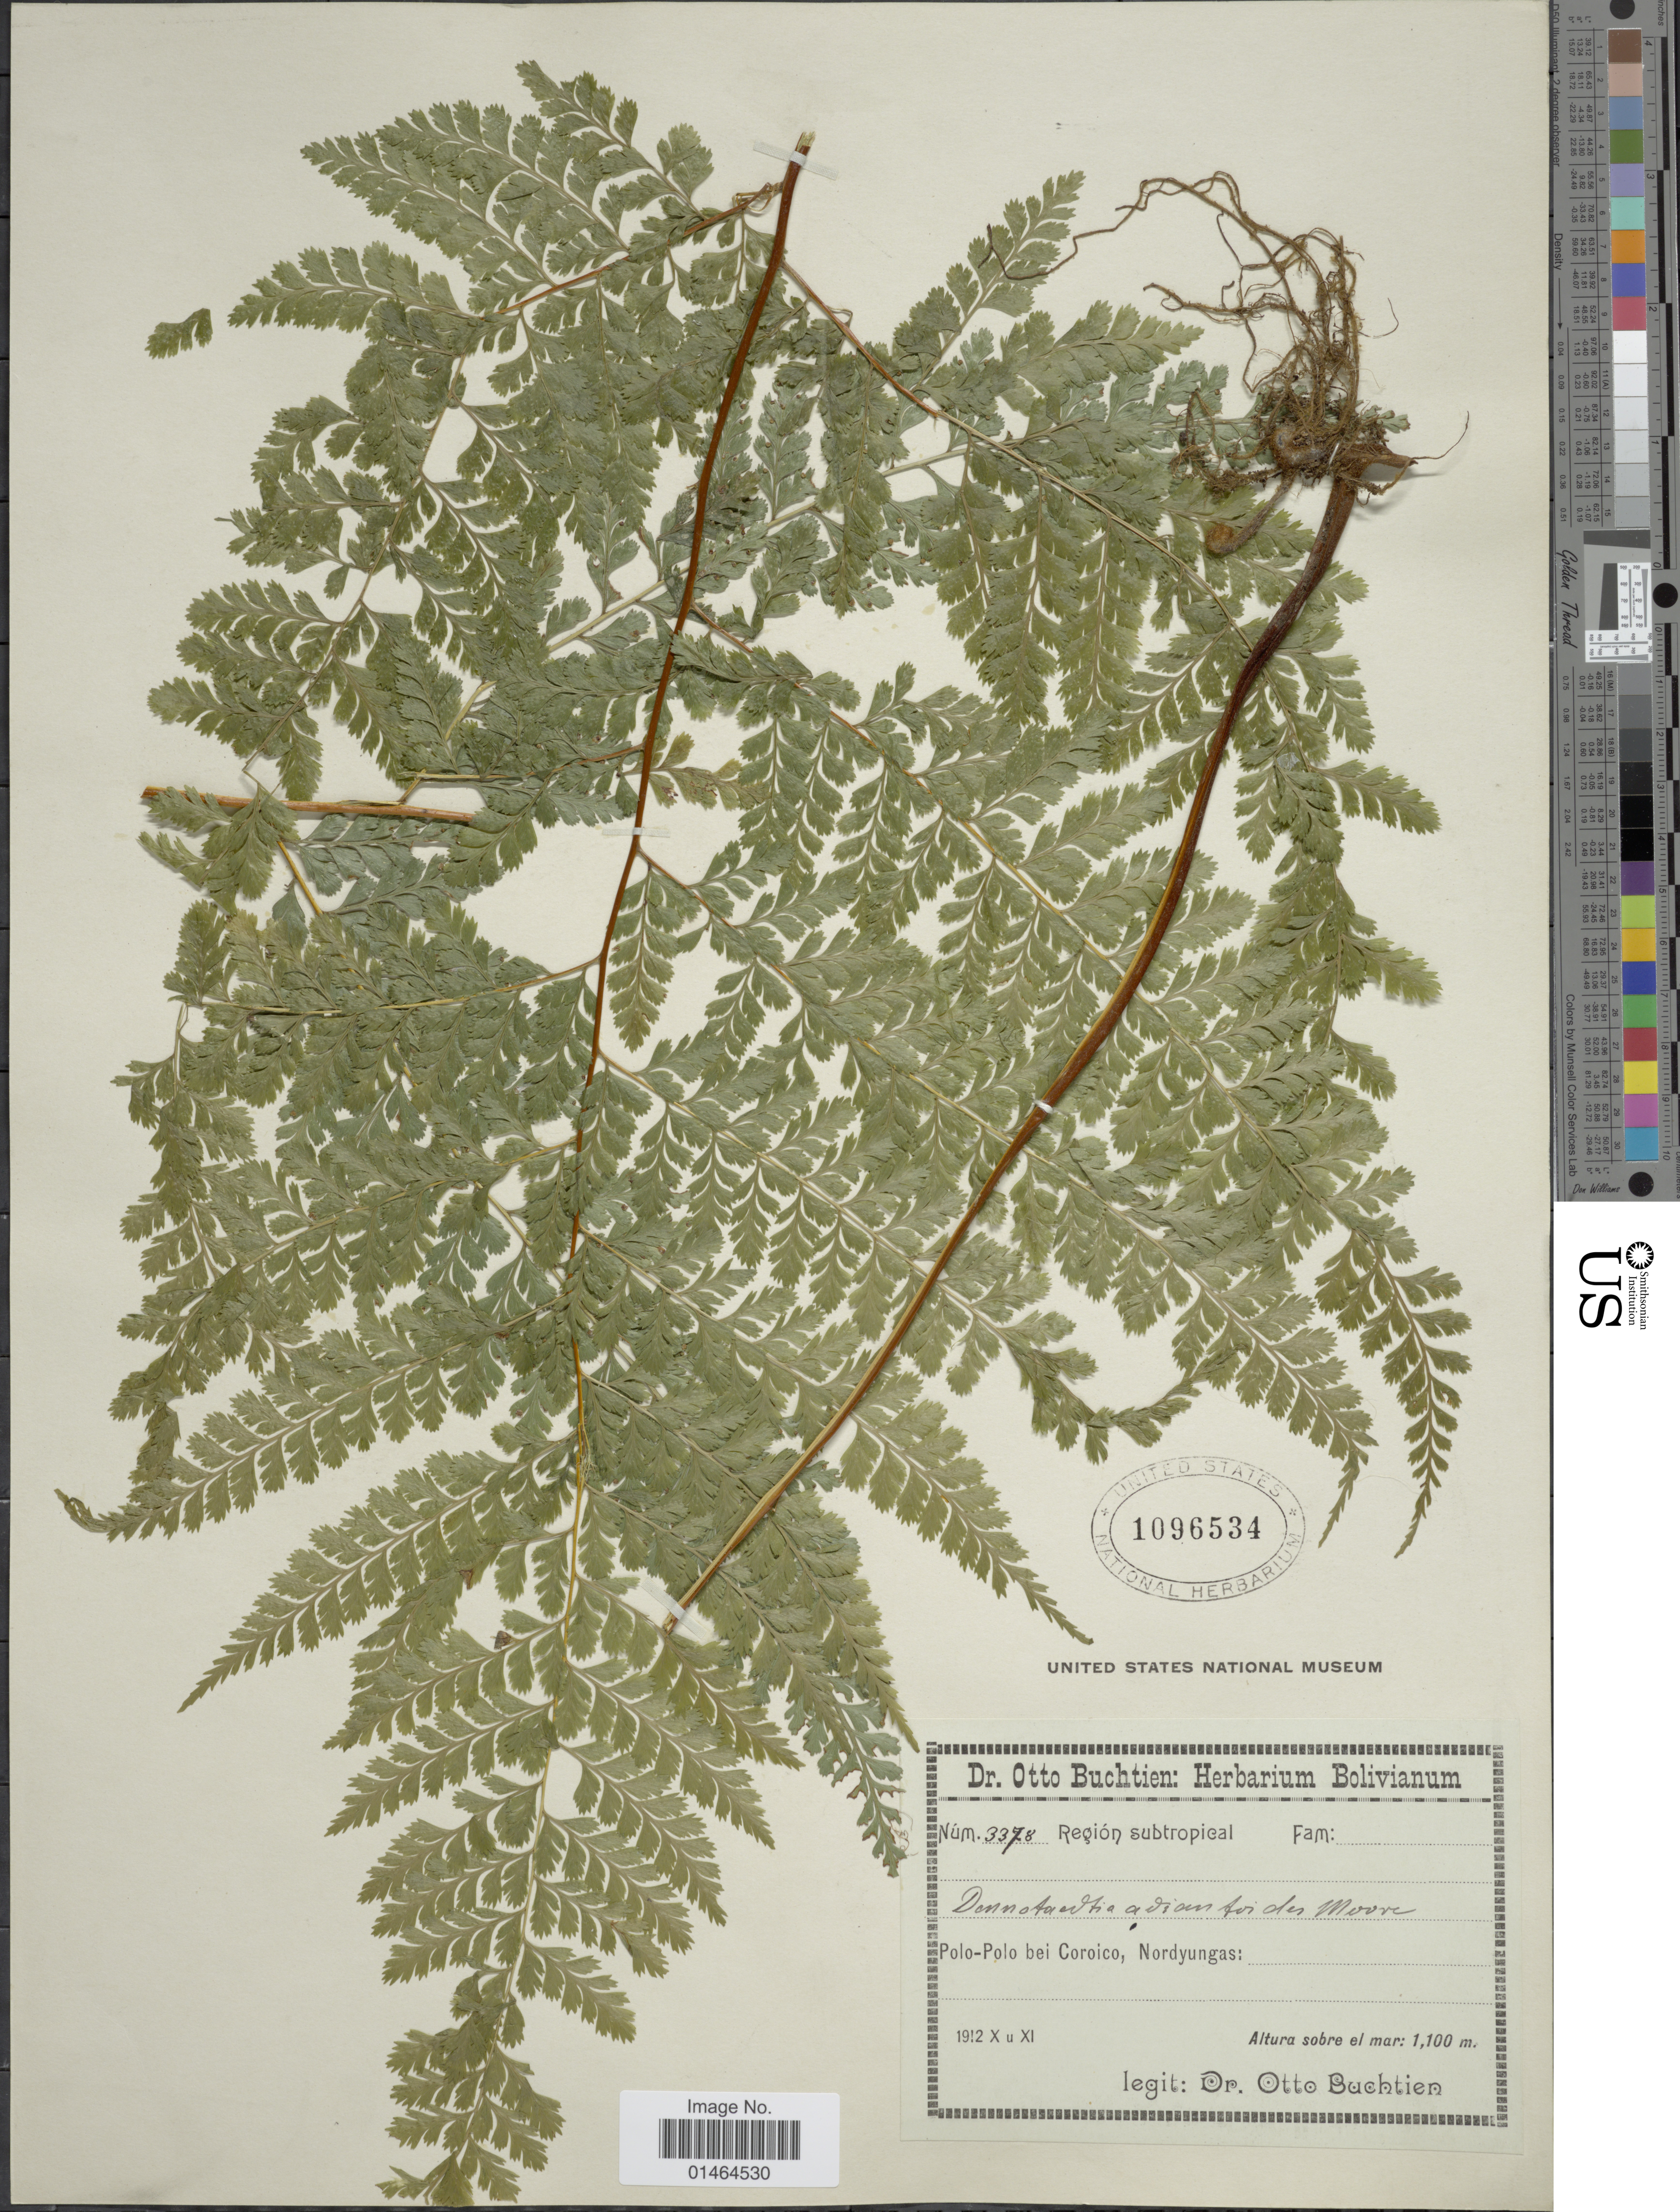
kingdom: Plantae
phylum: Tracheophyta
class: Polypodiopsida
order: Polypodiales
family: Dennstaedtiaceae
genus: Dennstaedtia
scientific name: Dennstaedtia bipinnata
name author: (Cav.) Maxon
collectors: O. Buchtien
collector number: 3378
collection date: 1912-10/1912-11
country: Bolivia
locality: Polo-Polo bei Coroico, Nordyungas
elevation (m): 1100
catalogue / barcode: US 1096534